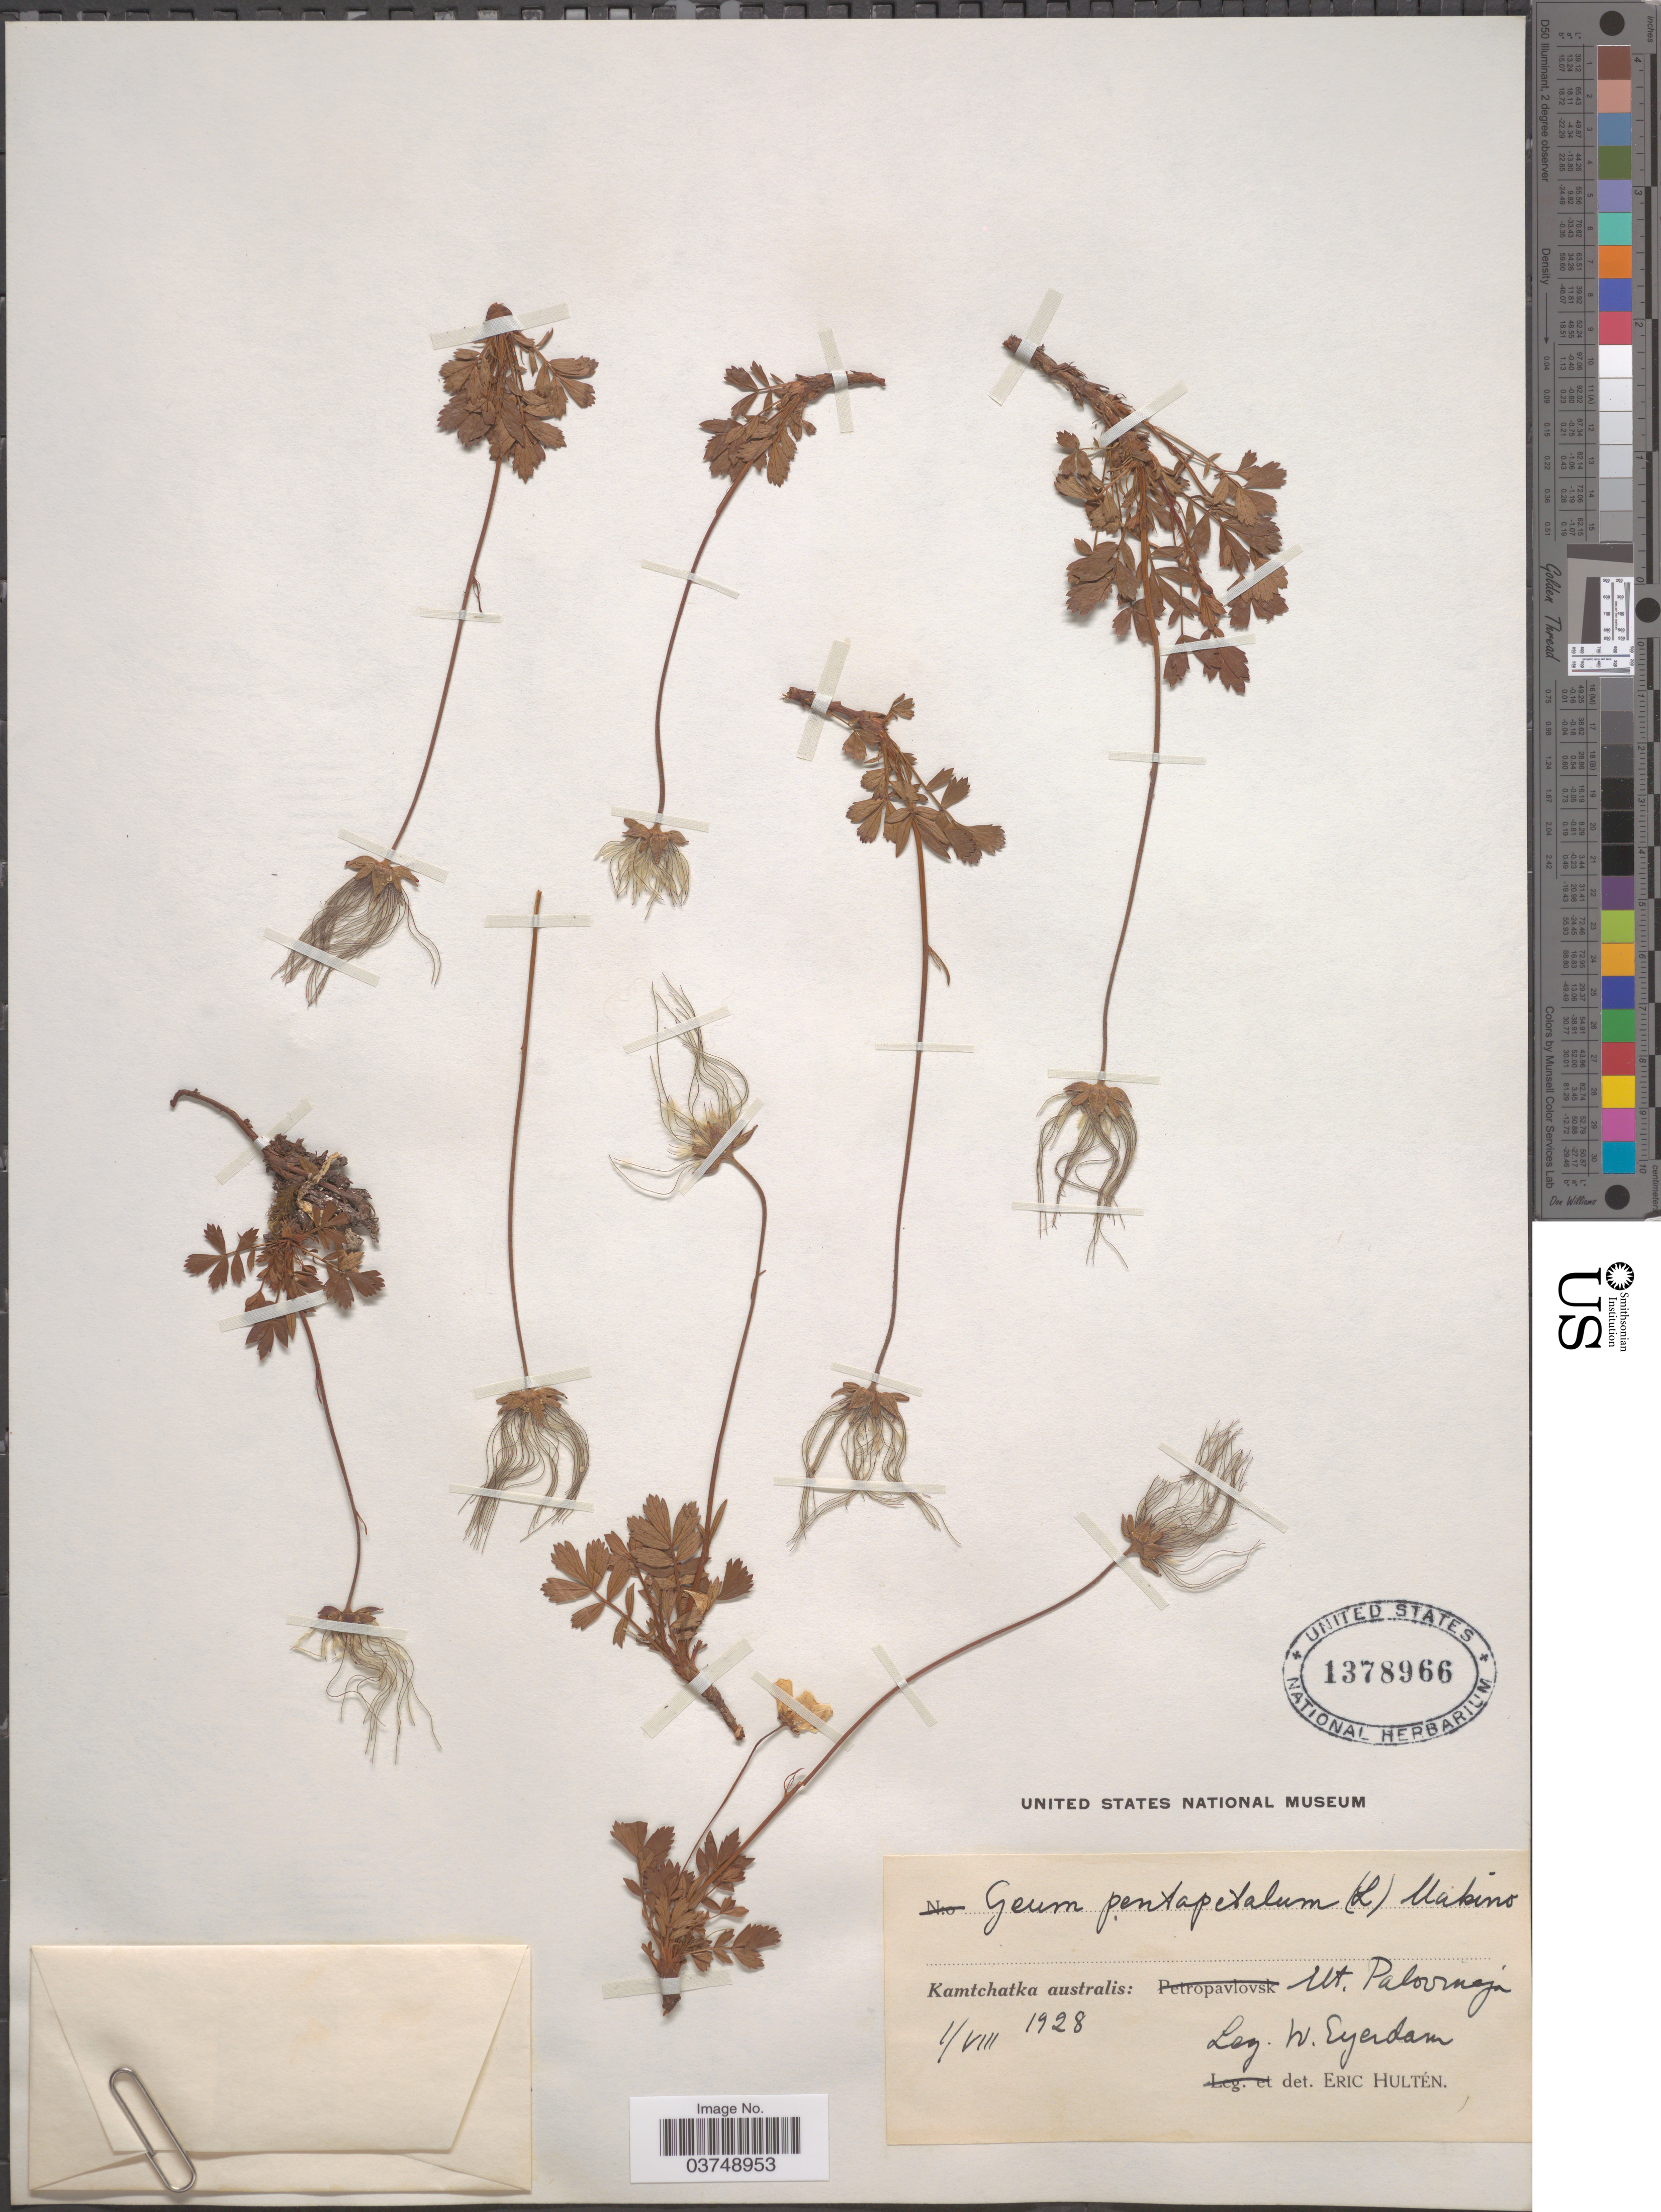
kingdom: Plantae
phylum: Tracheophyta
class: Magnoliopsida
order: Rosales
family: Rosaceae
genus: Sieversia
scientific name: Sieversia pentapetala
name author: (L.) Greene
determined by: Strong, Mark T., (BOT), Smithsonian Institution - National Museum of Natural History (UNITED STATES)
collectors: W. J. Eyerdam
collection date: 1928-08-01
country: Russian Federation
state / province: Kamchatka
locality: Kamtchatka australis: Mt. Polovinnaya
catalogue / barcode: US 1378966